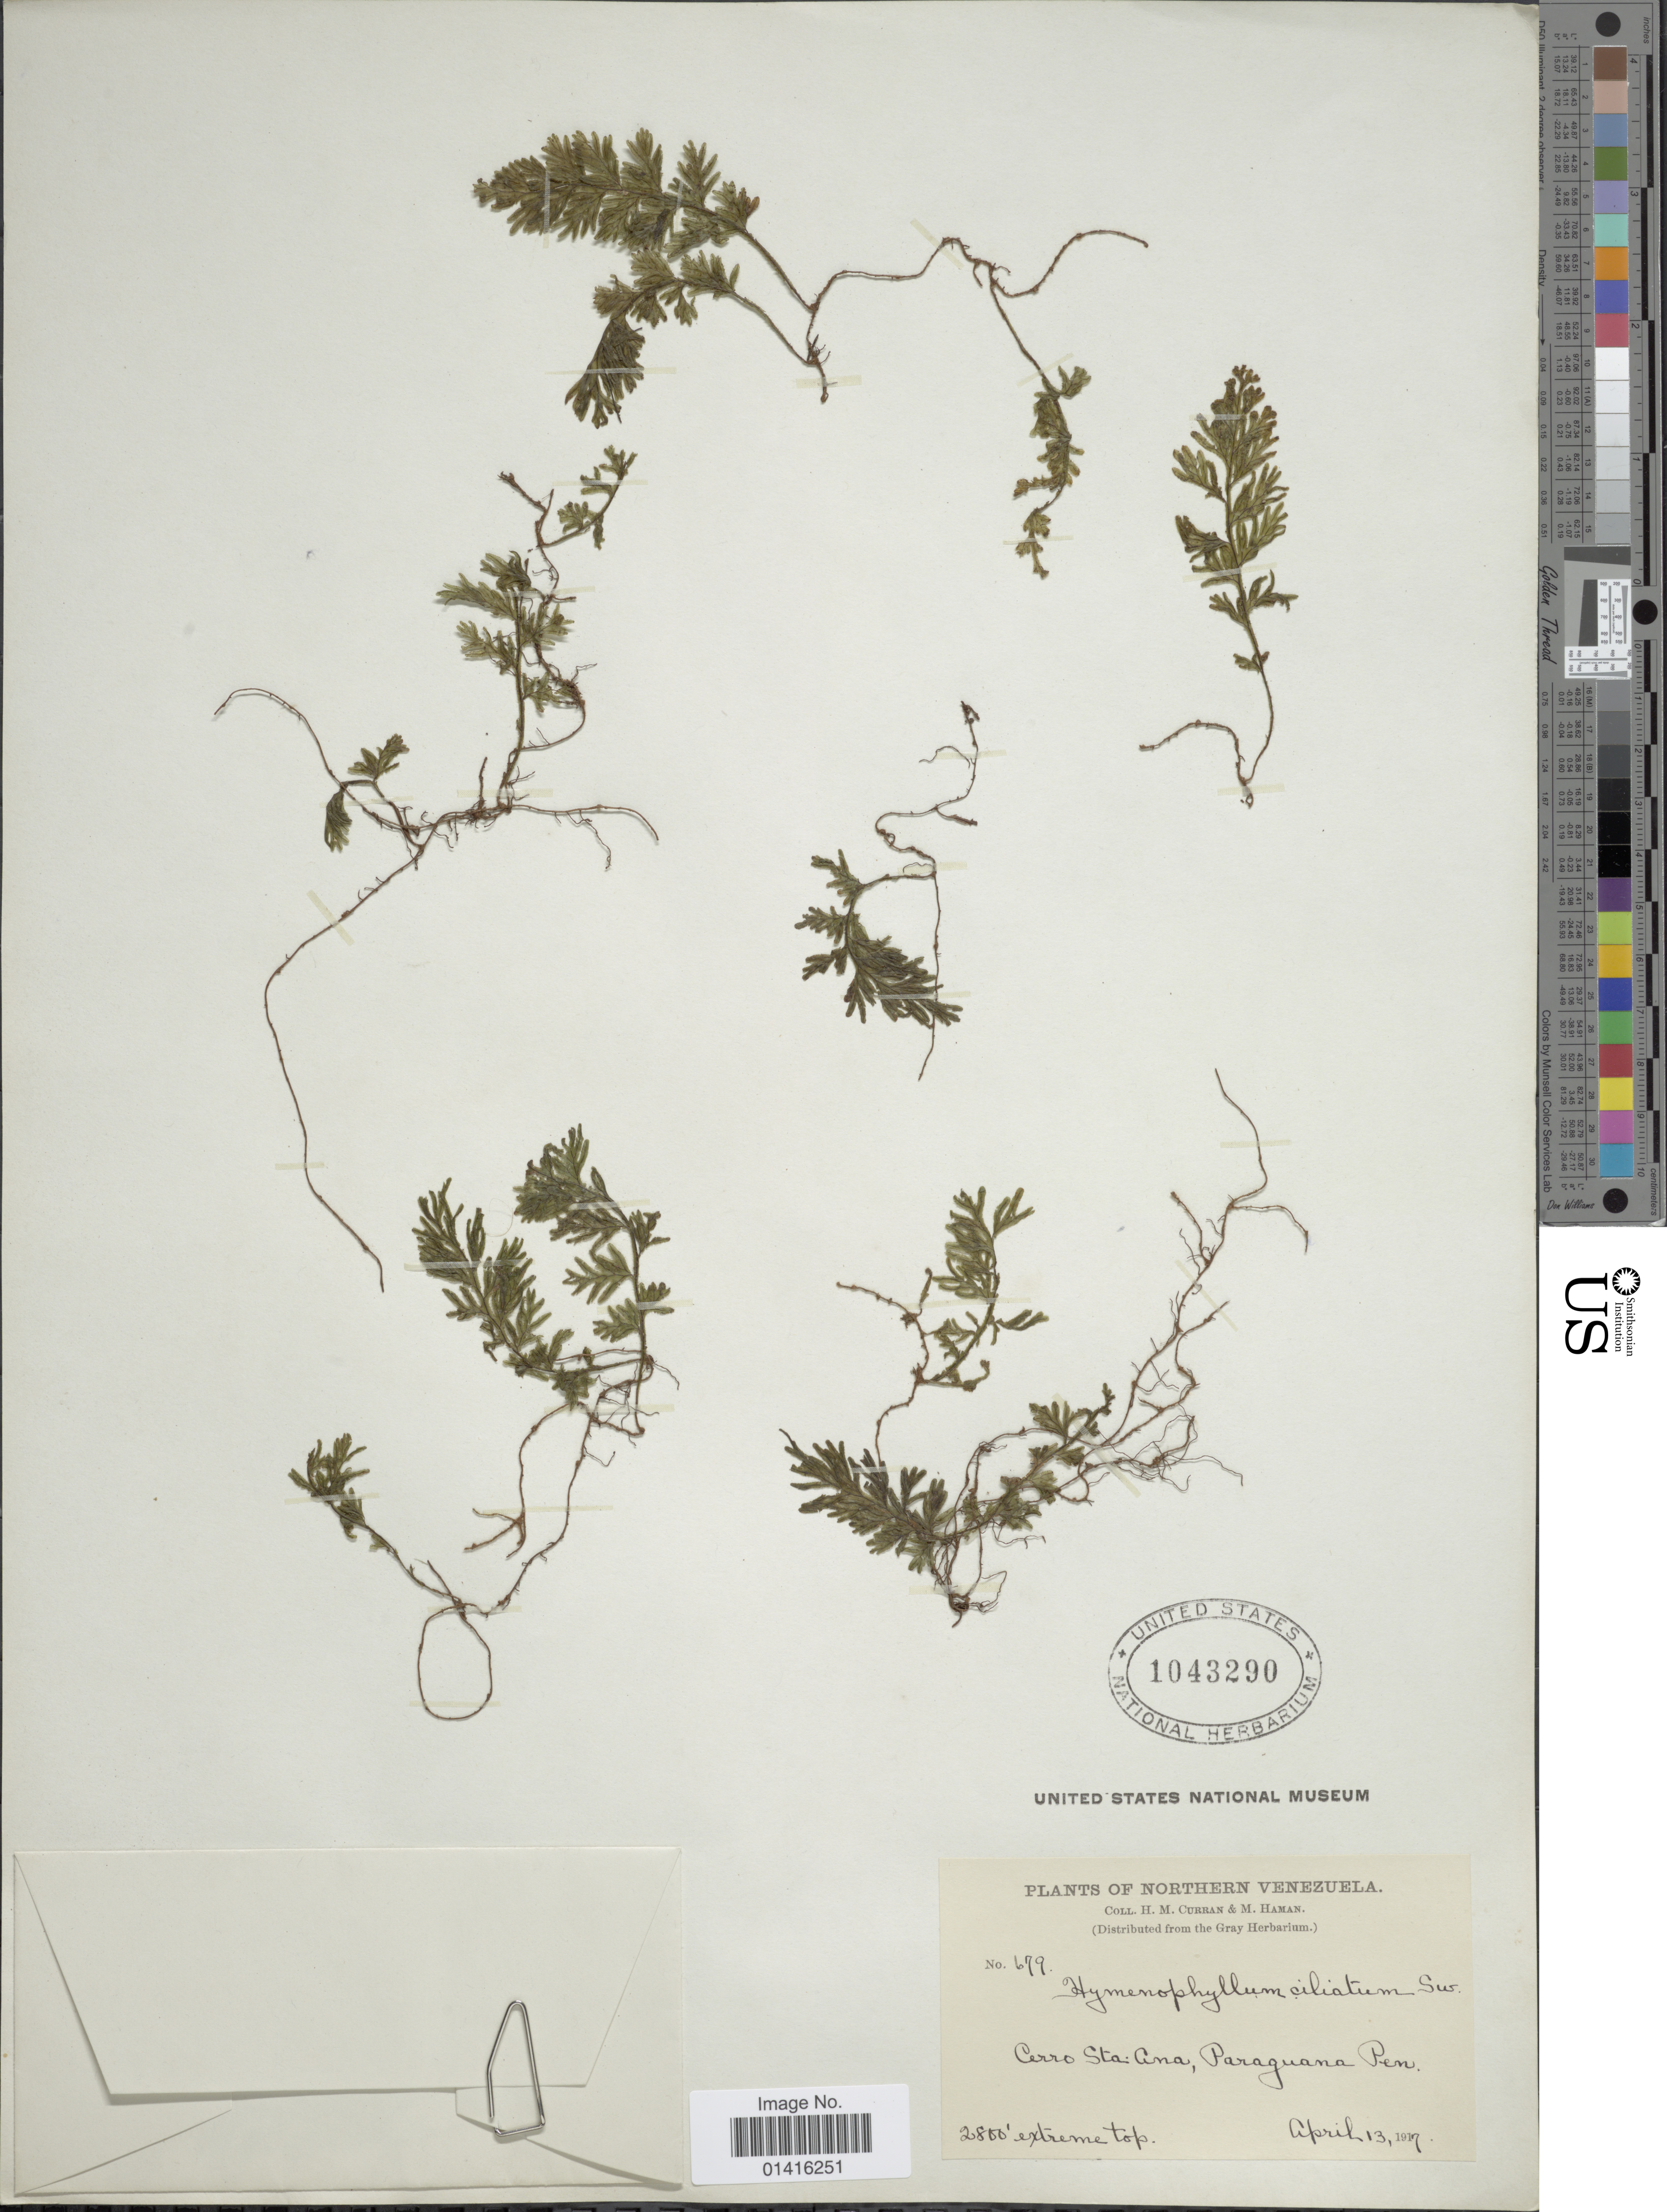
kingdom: Plantae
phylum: Tracheophyta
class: Polypodiopsida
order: Hymenophyllales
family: Hymenophyllaceae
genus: Hymenophyllum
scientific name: Hymenophyllum hirsutum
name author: (L.) Sw.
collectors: H. M. Curran & M. Haman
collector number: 679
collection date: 1917-04-13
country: Venezuela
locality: Northern Venezuela, cerro Sta. Ana, Paraguana Pen.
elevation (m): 853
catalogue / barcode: US 1043290